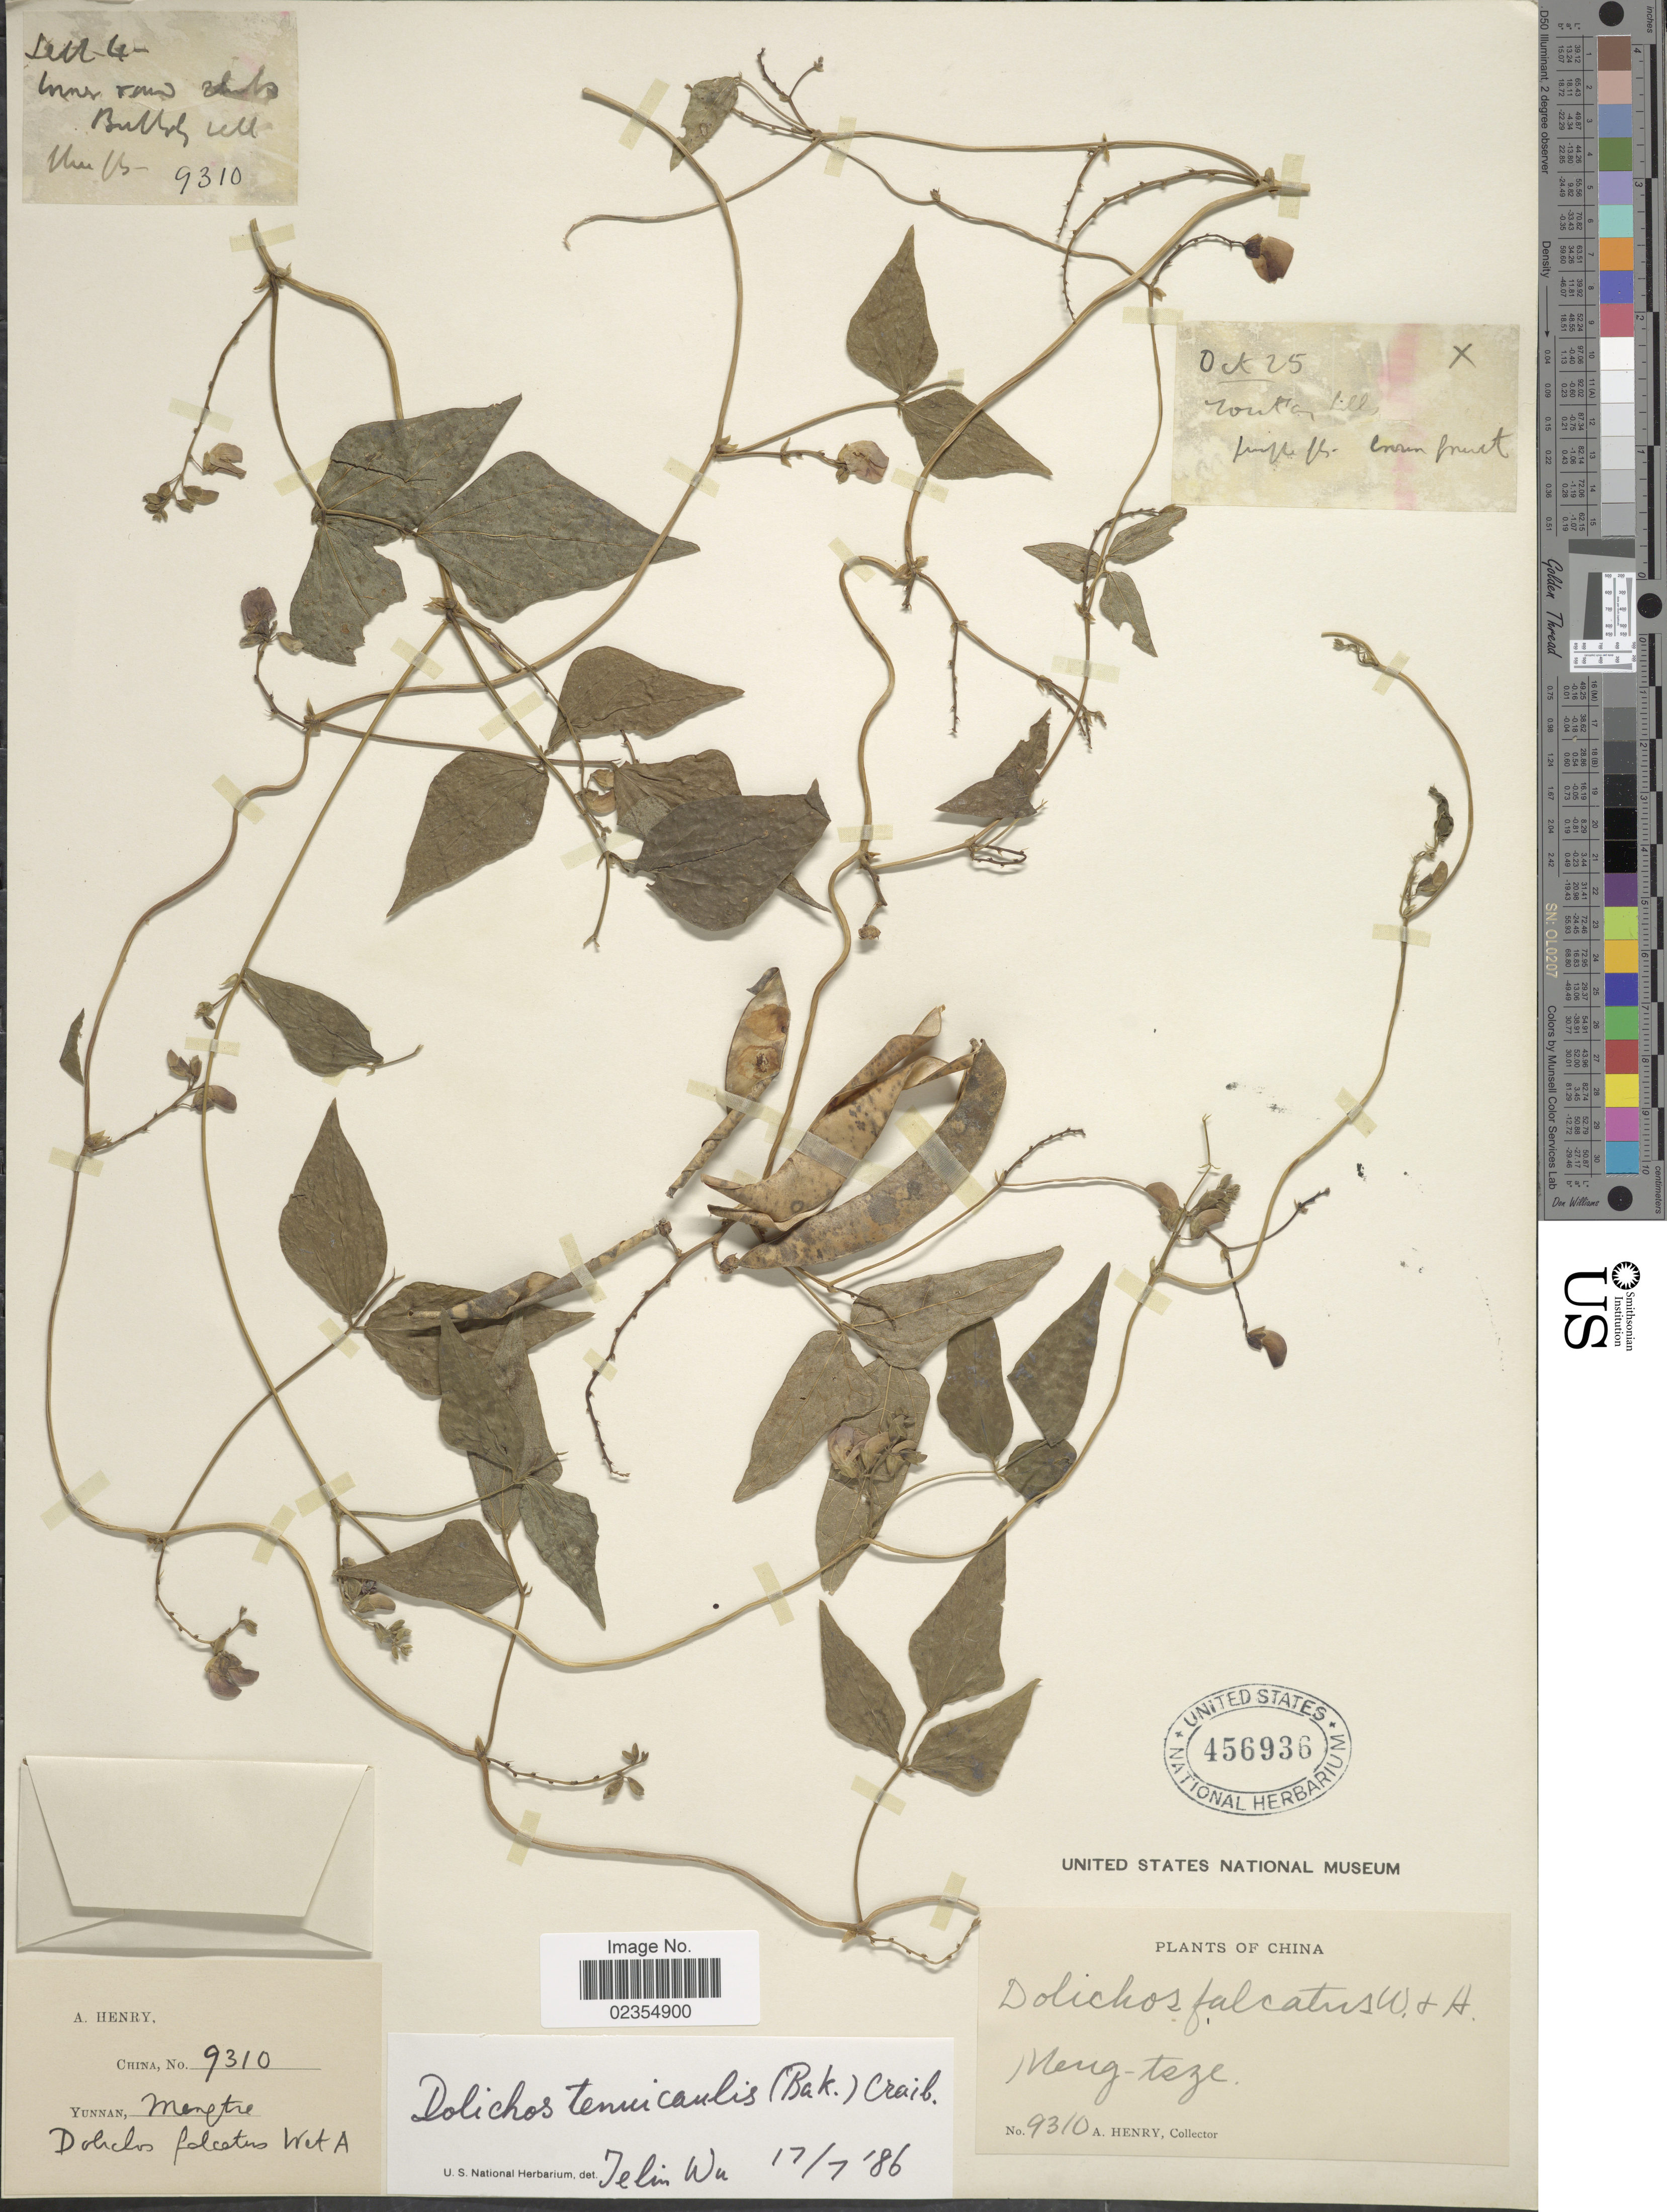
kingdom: Plantae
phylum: Tracheophyta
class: Magnoliopsida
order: Fabales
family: Fabaceae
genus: Dolichos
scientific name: Dolichos tenuicaulis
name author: (Baker) Craib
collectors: A. Henry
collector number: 9310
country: China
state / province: Yunnan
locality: Meng-tsze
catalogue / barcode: US 456936